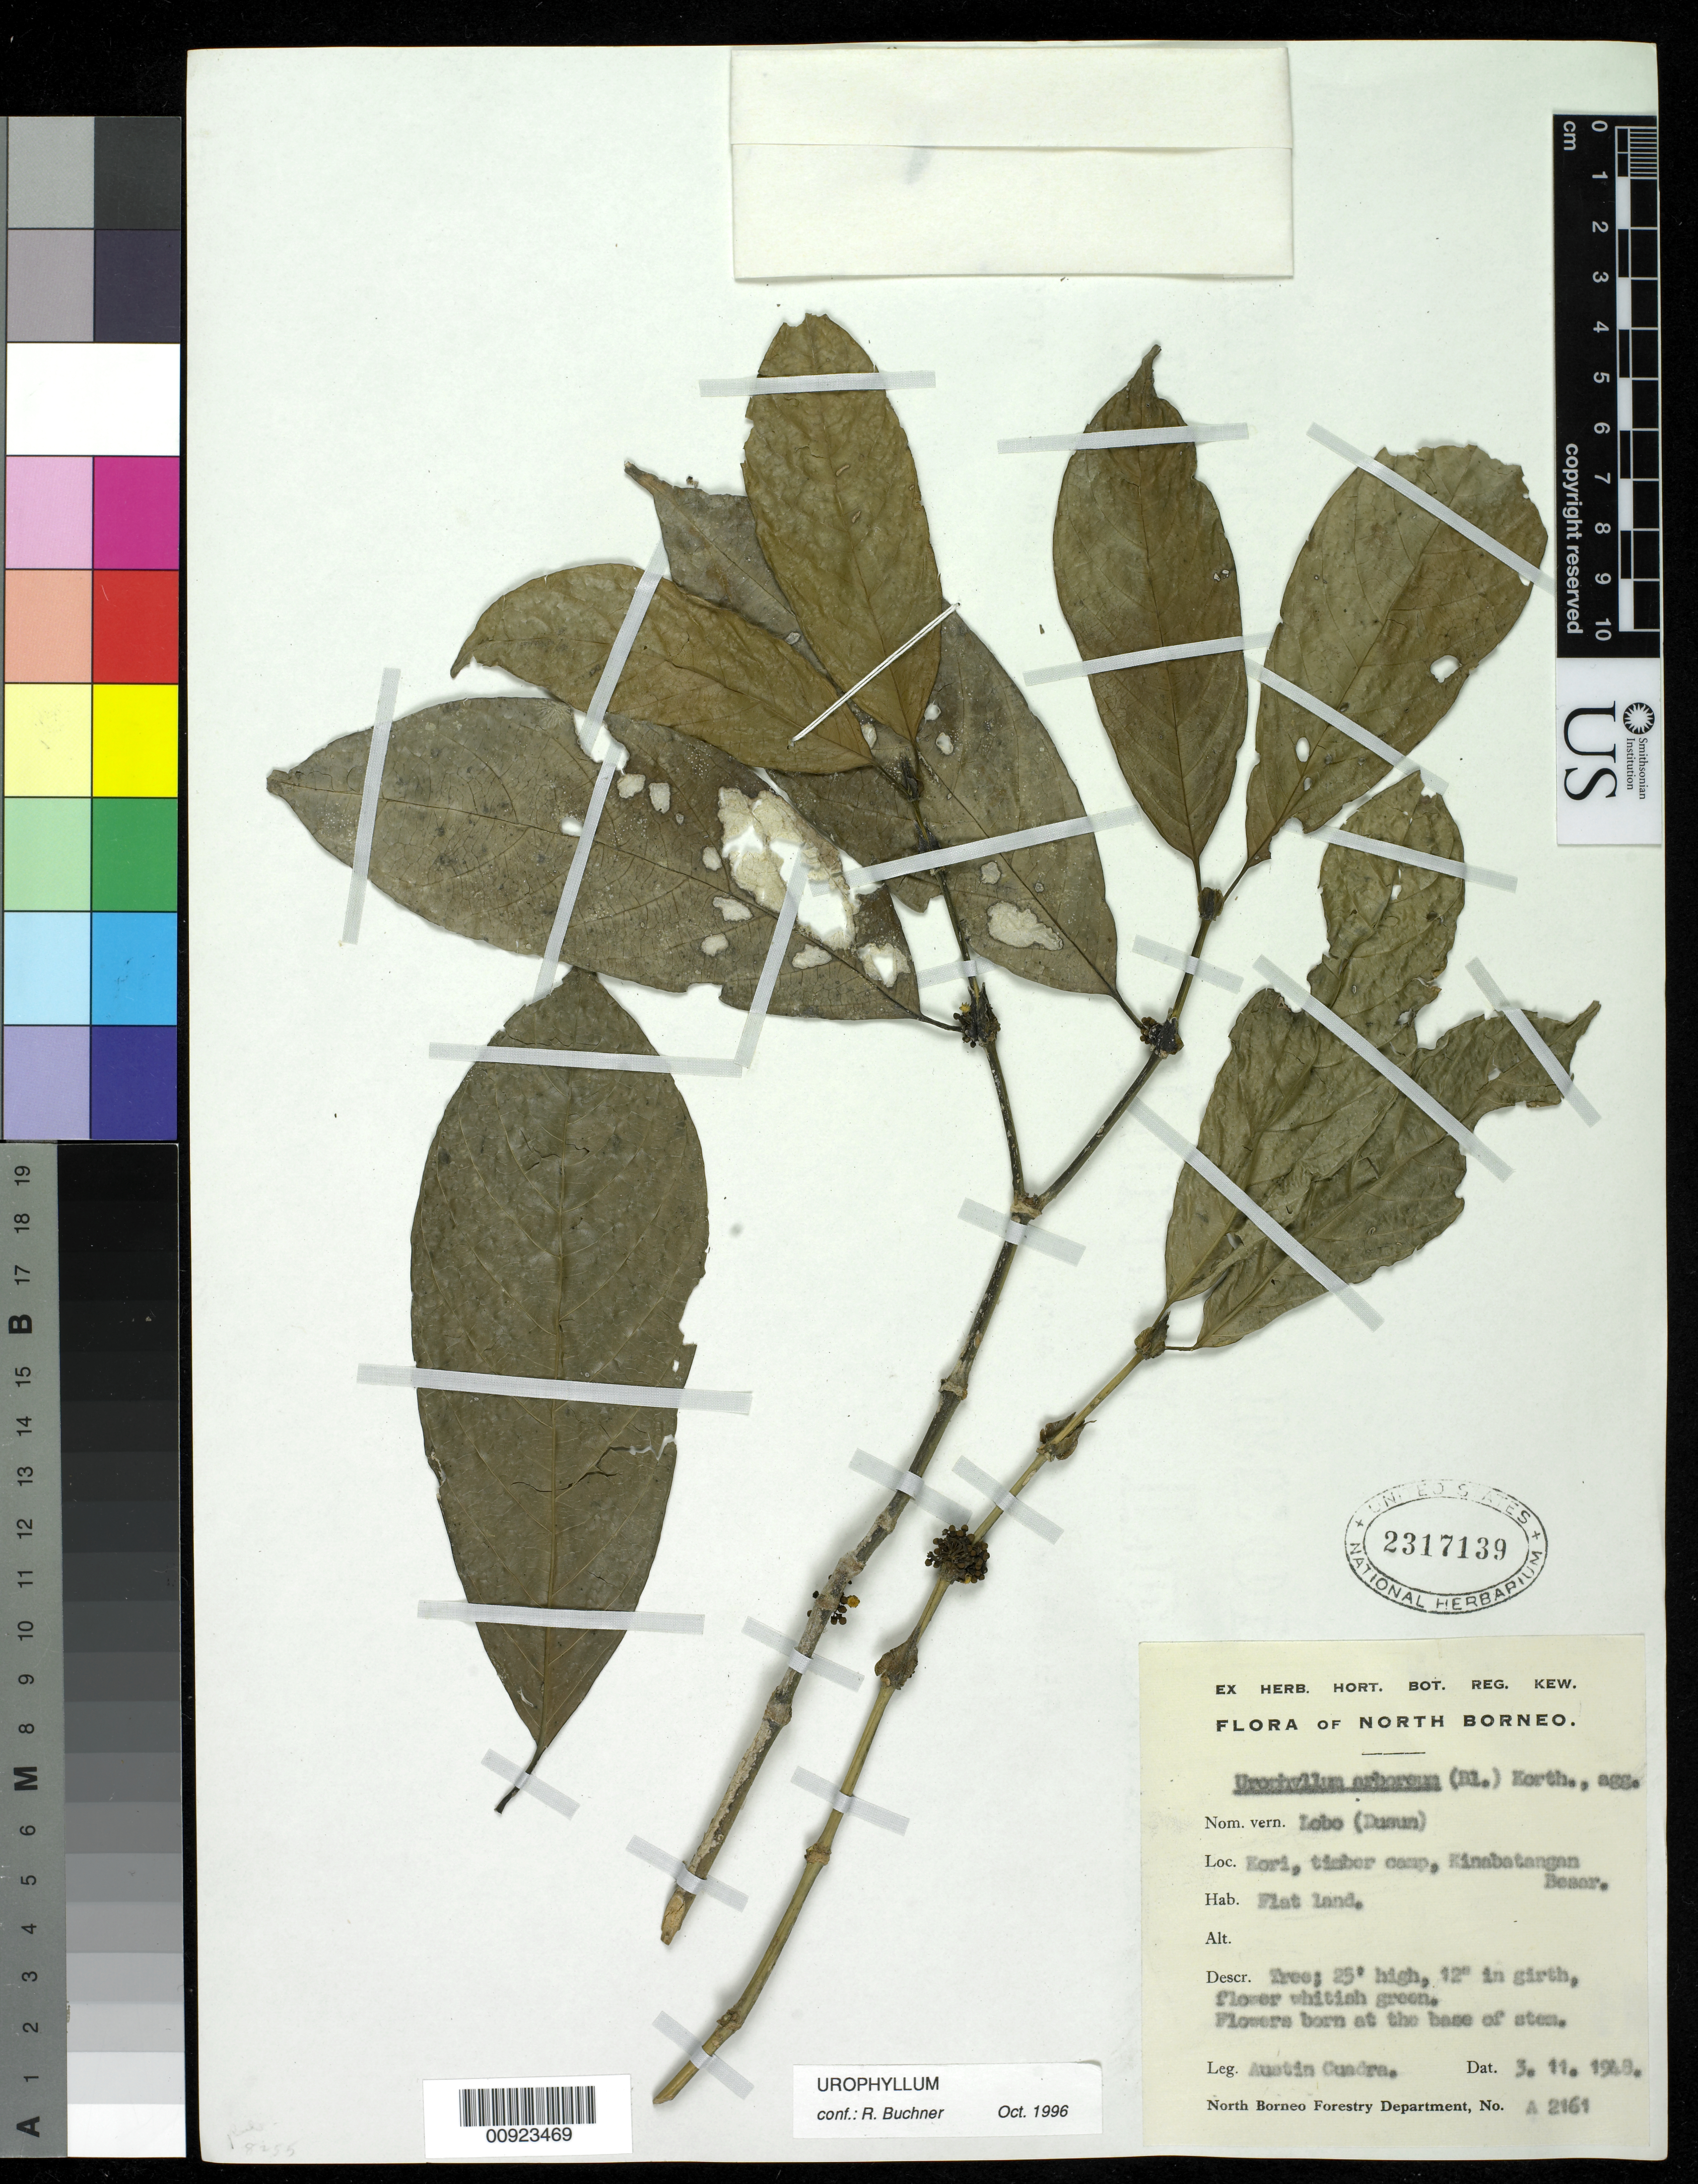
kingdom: Plantae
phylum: Tracheophyta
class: Magnoliopsida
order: Gentianales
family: Rubiaceae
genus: Urophyllum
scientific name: Urophyllum arboreum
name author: (Reinw. ex Blume) Korth.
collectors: A. Cuadra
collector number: A 2161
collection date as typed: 11 Mar 1948 or 03 Nov 1948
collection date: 1948-03-11 or 1948-11-03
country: Malaysia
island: Borneo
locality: Kori, timber camp, Kinabatangan Besar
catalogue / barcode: US 2317139